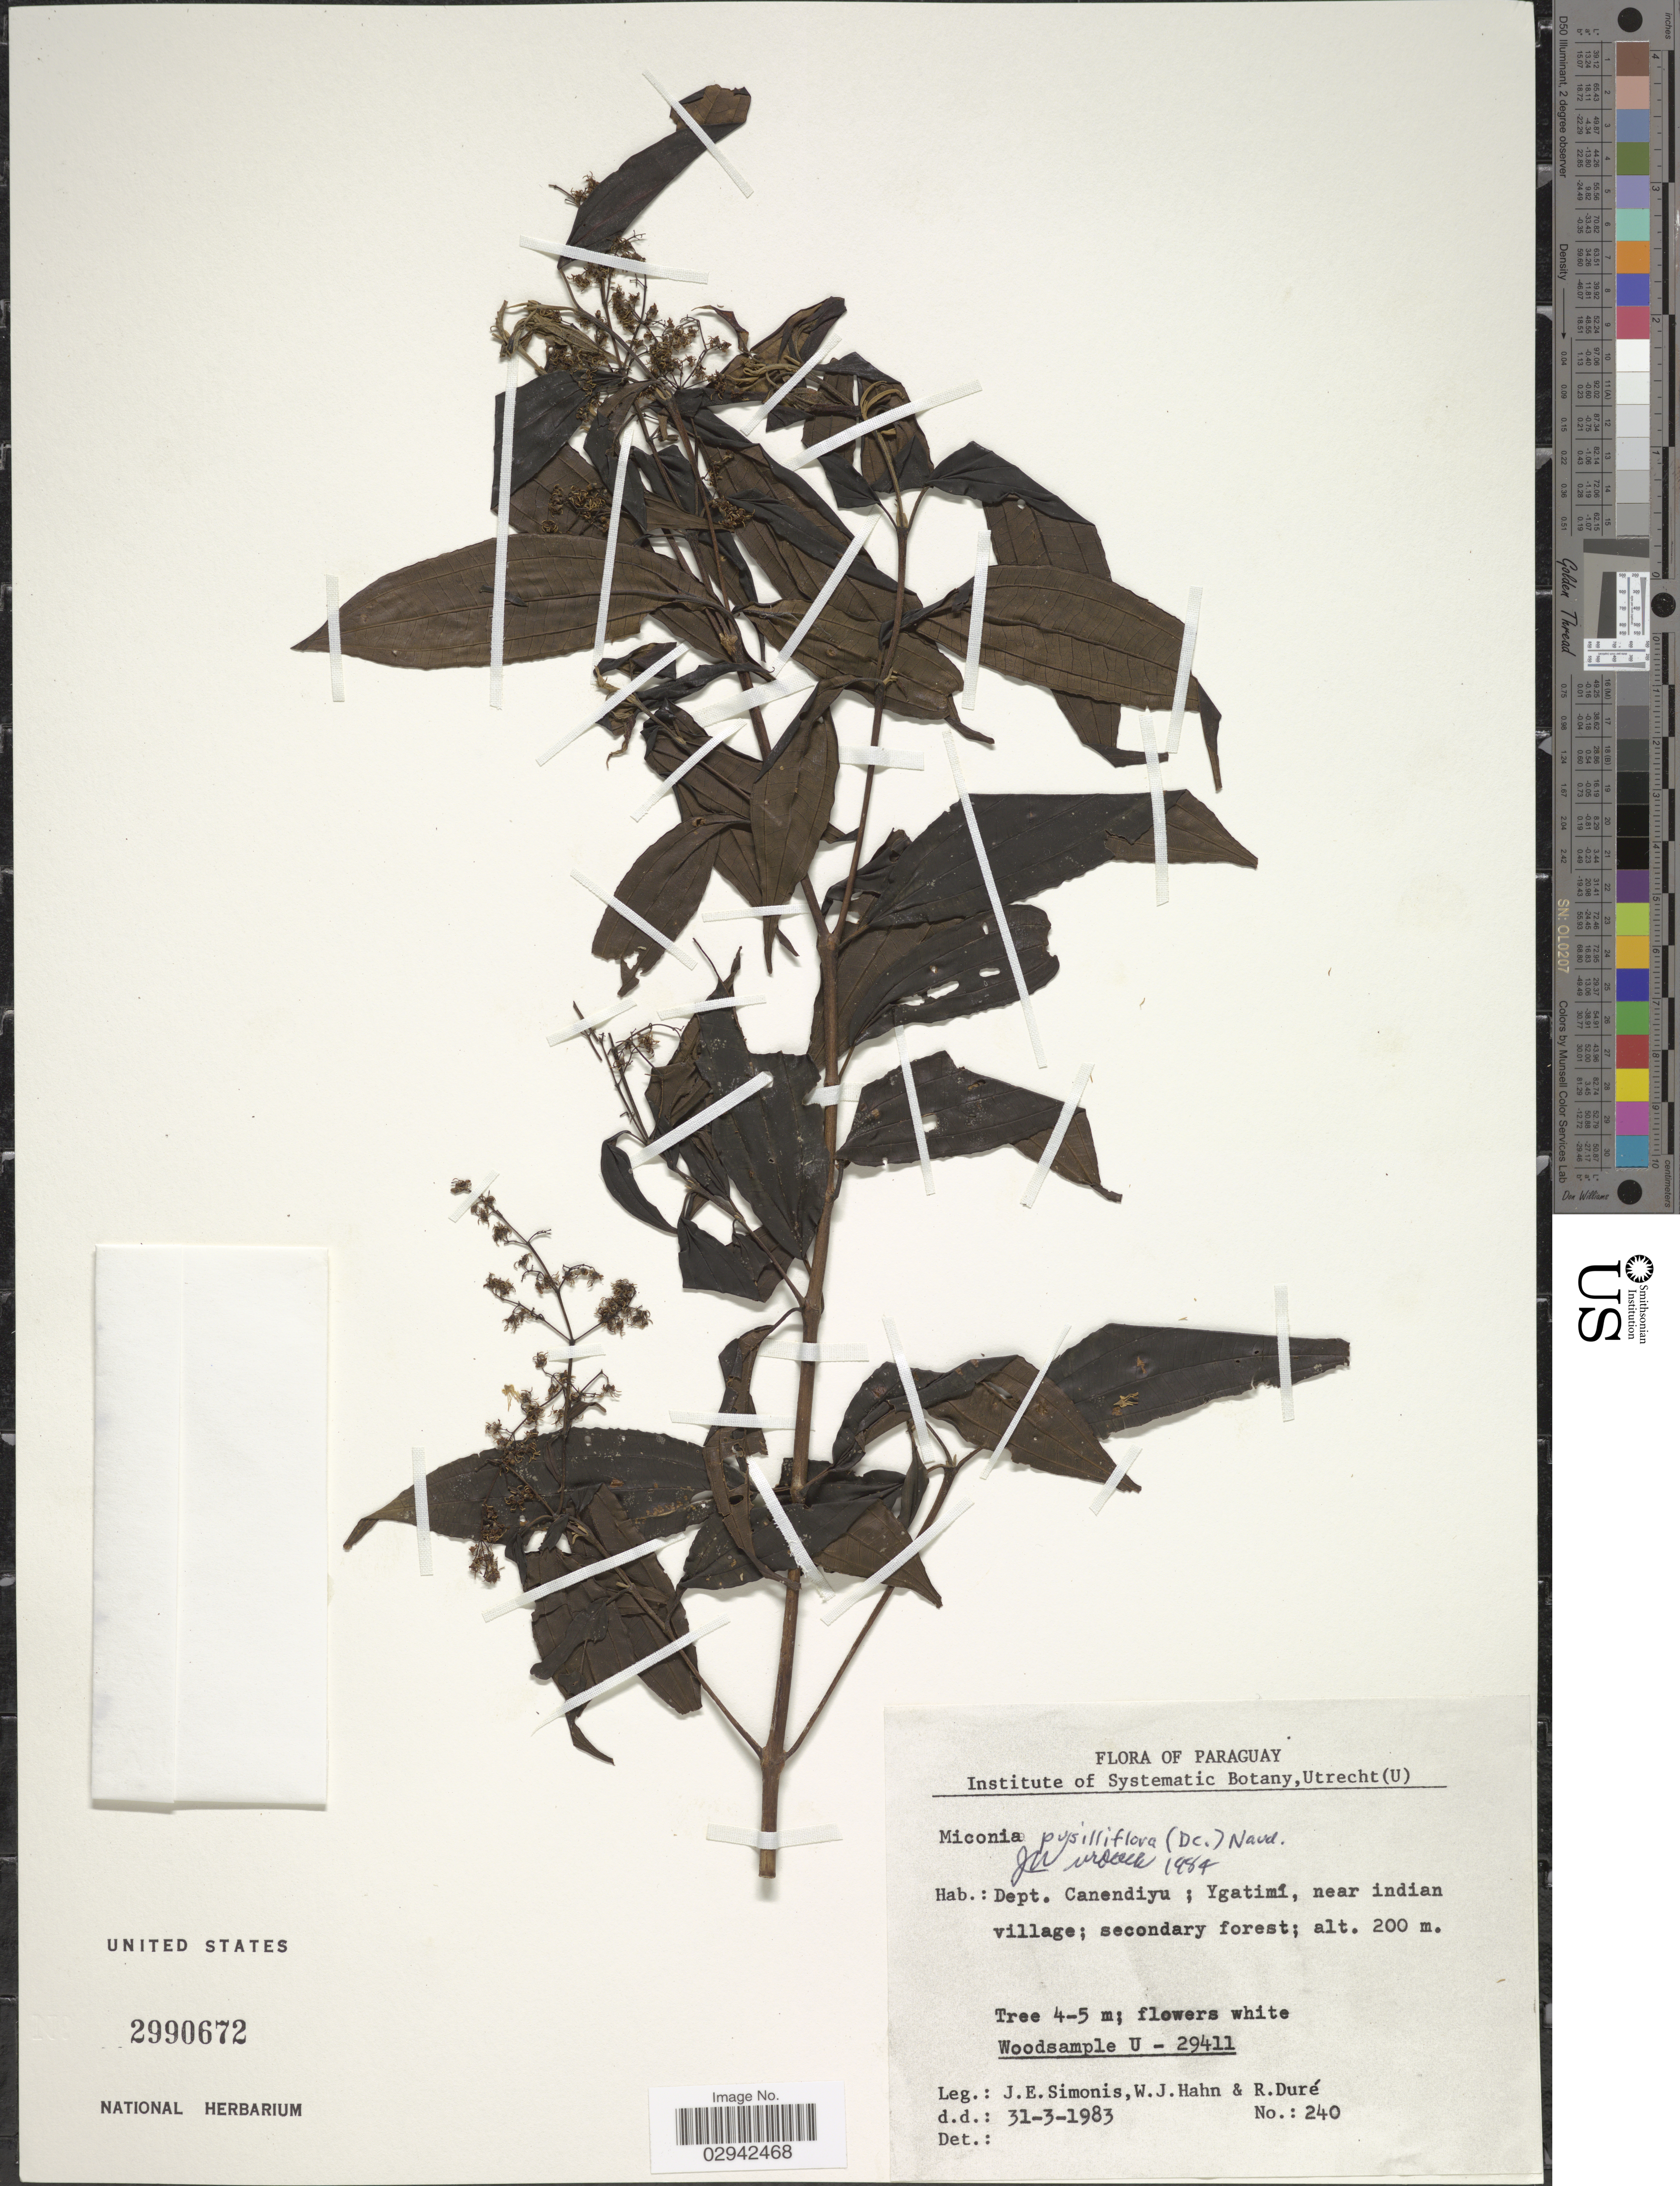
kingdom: Plantae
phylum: Tracheophyta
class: Magnoliopsida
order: Myrtales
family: Melastomataceae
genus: Miconia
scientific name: Miconia pusilliflora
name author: Triana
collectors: J. E. Simonis, W. J. Hahn & R. Duré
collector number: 240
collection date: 1983-03-31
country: Paraguay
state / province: Canindeyu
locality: Dept. Canendiyu; Ygatimi, near indian village.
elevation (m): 200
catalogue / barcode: US 2990672